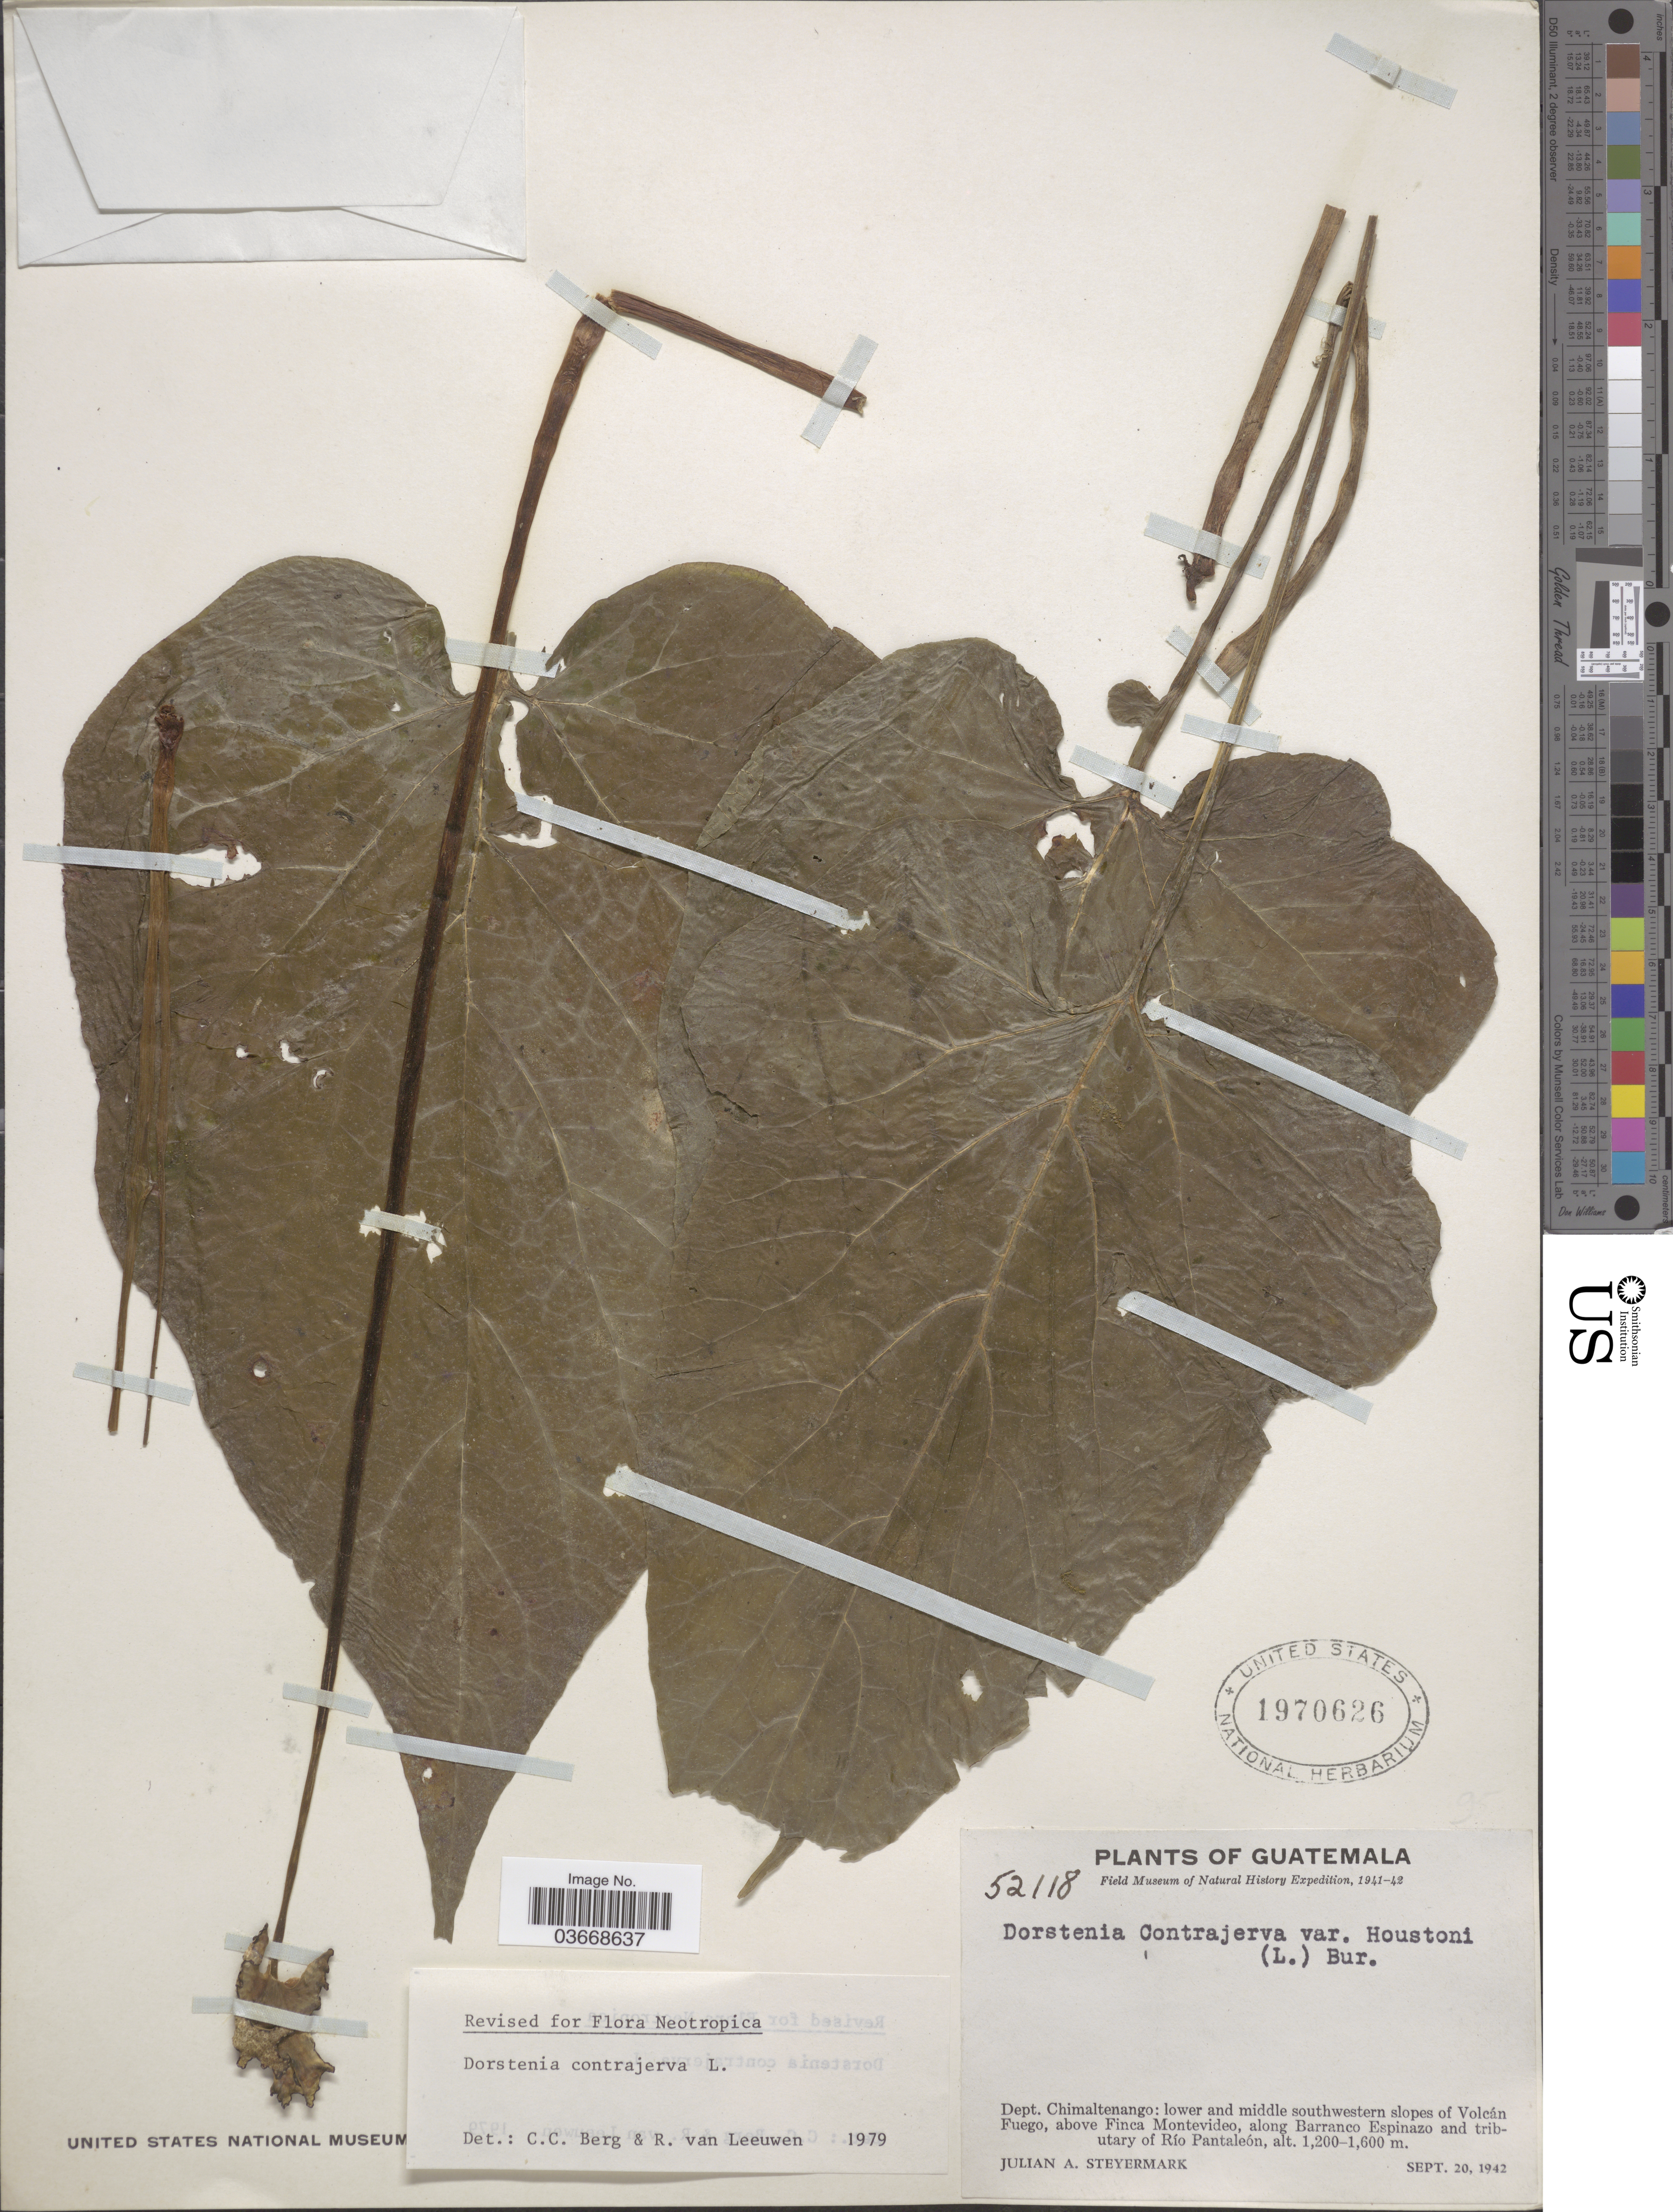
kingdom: Plantae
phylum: Tracheophyta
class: Magnoliopsida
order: Rosales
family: Moraceae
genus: Dorstenia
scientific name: Dorstenia contrajerva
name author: L.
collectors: J. Steyermark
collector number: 52118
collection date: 1942-09-20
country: Guatemala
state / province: Chimaltenango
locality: Dept. Chimaltenango: lower and middle southwestern slopes of Volcán Fuego, above Finca Montevideo, along Barranco Espinazo and tributary of Río Pantaleón.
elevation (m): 1200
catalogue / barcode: US 1970626